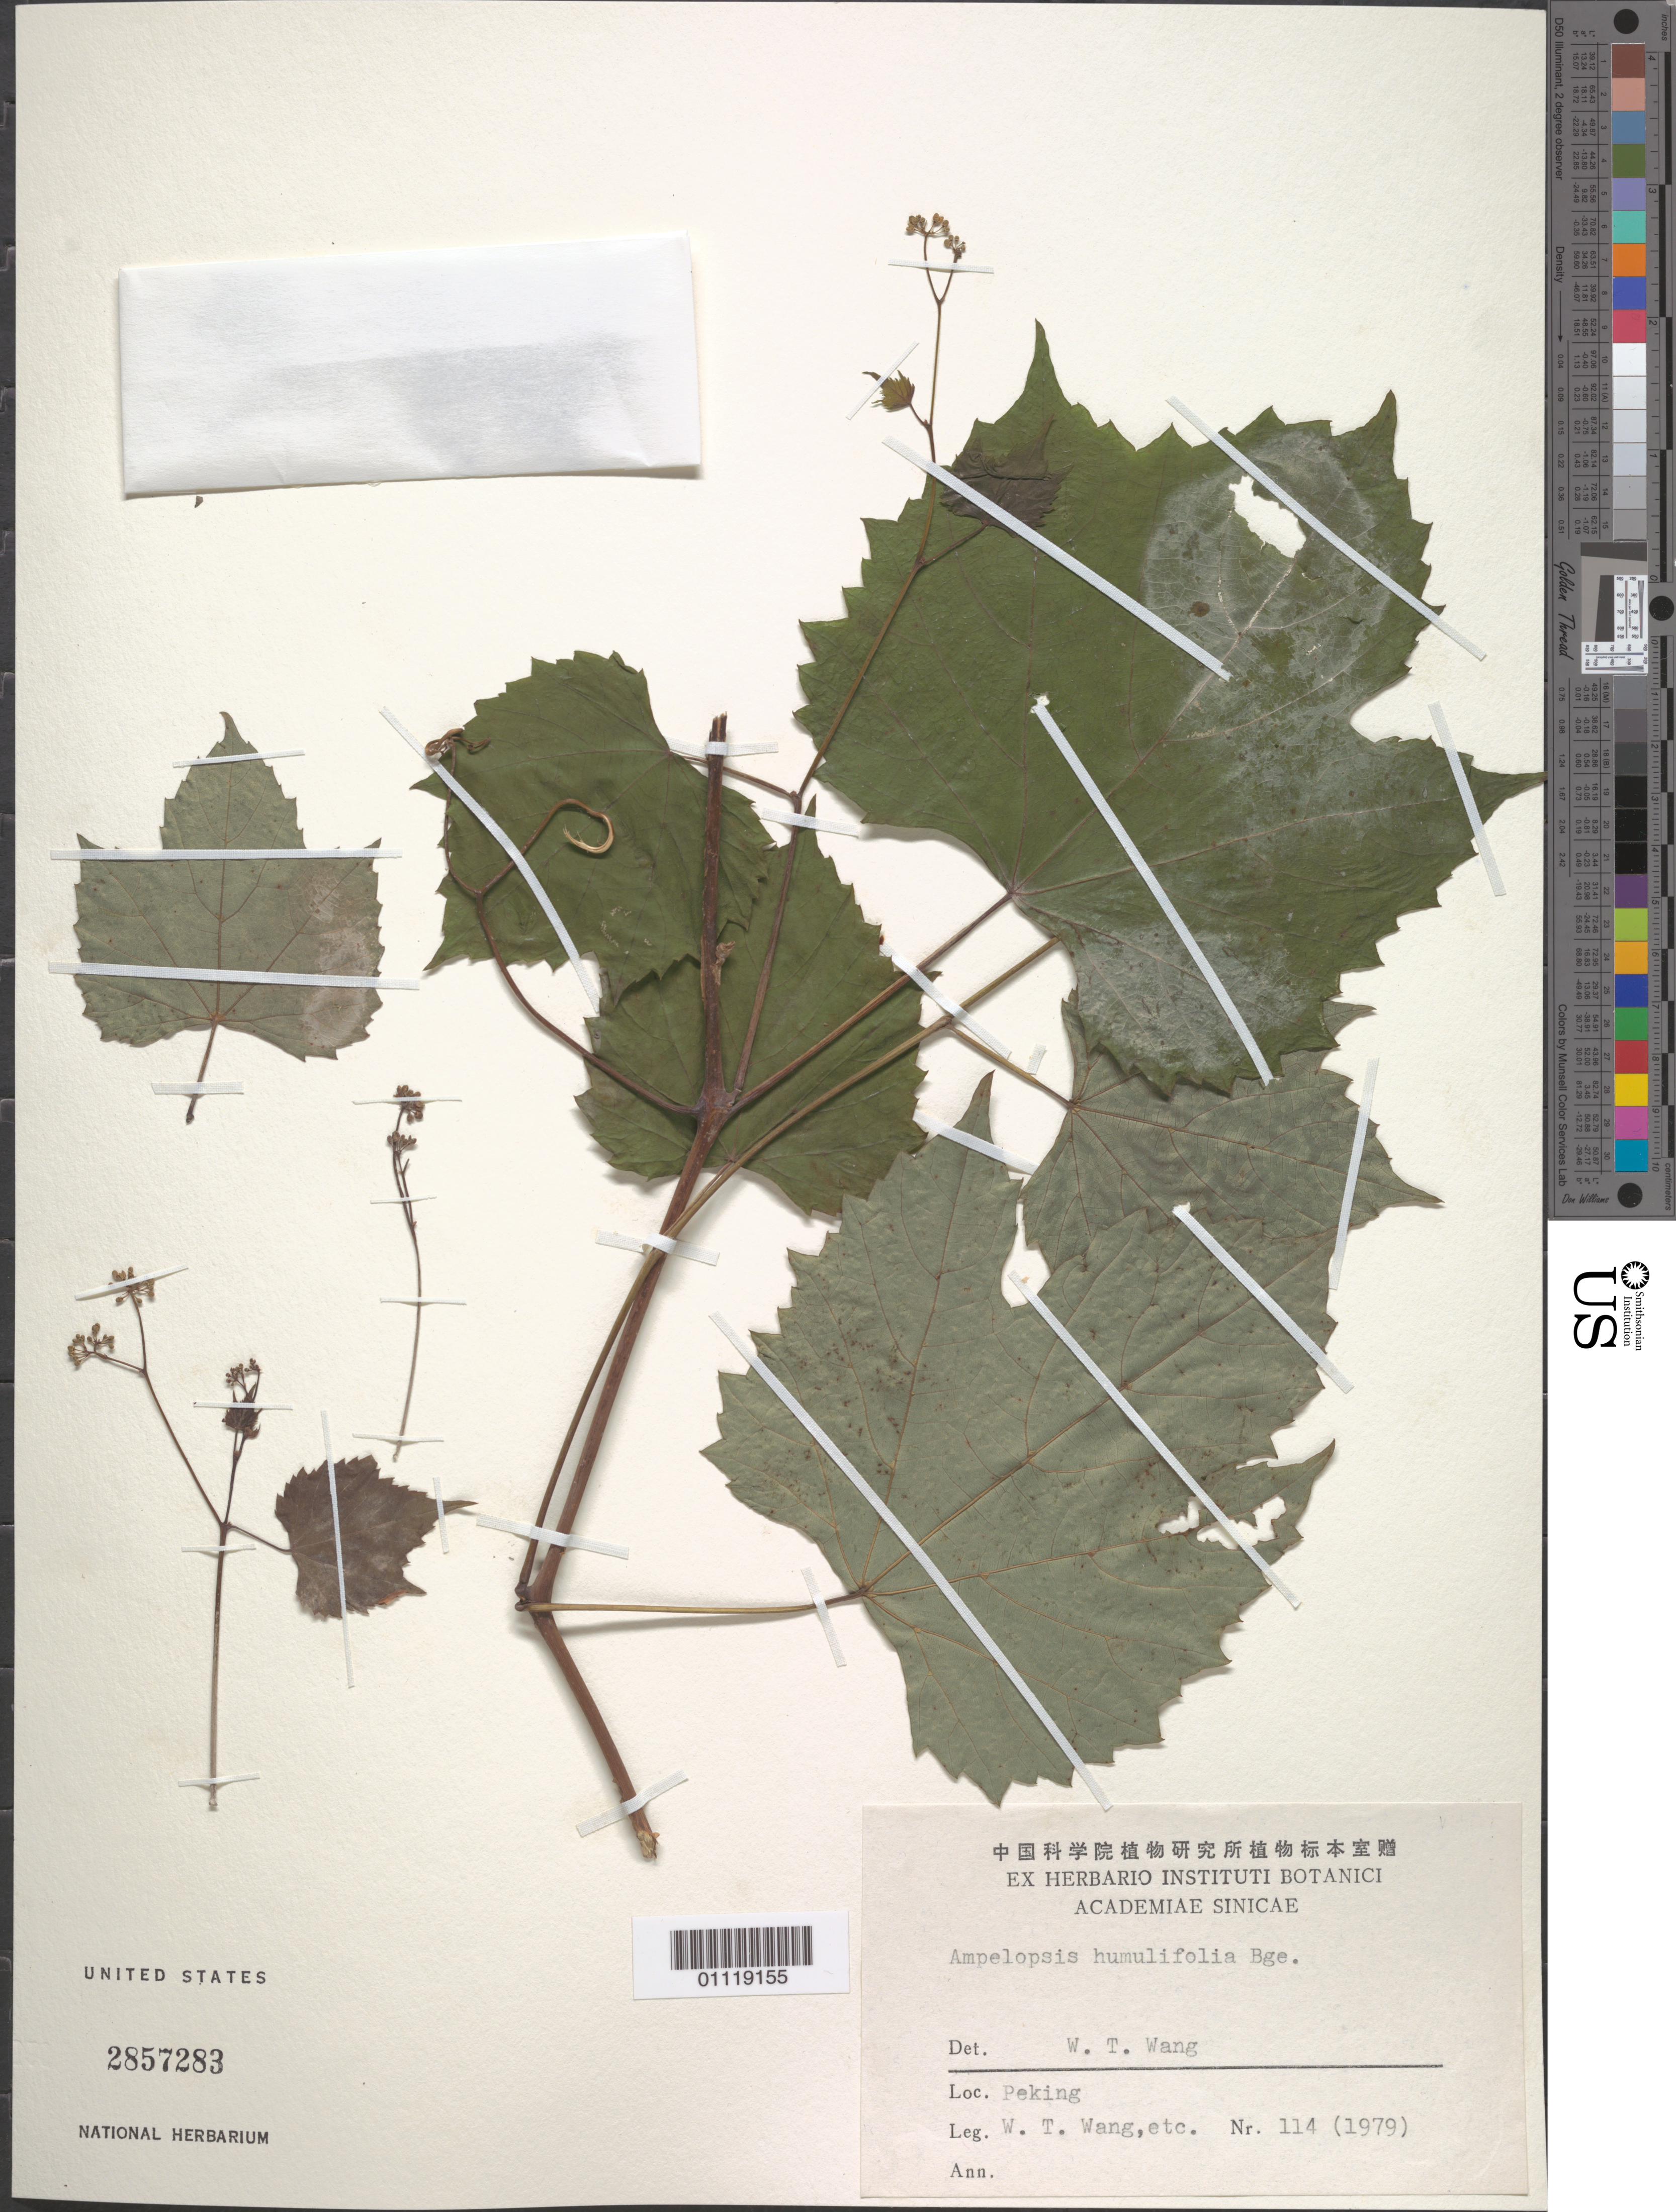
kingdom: Plantae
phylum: Tracheophyta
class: Magnoliopsida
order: Vitales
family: Vitaceae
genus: Ampelopsis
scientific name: Ampelopsis humulifolia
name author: Bunge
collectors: W. T. Wang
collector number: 114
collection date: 1979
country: China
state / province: Beijing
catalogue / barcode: US 2857283